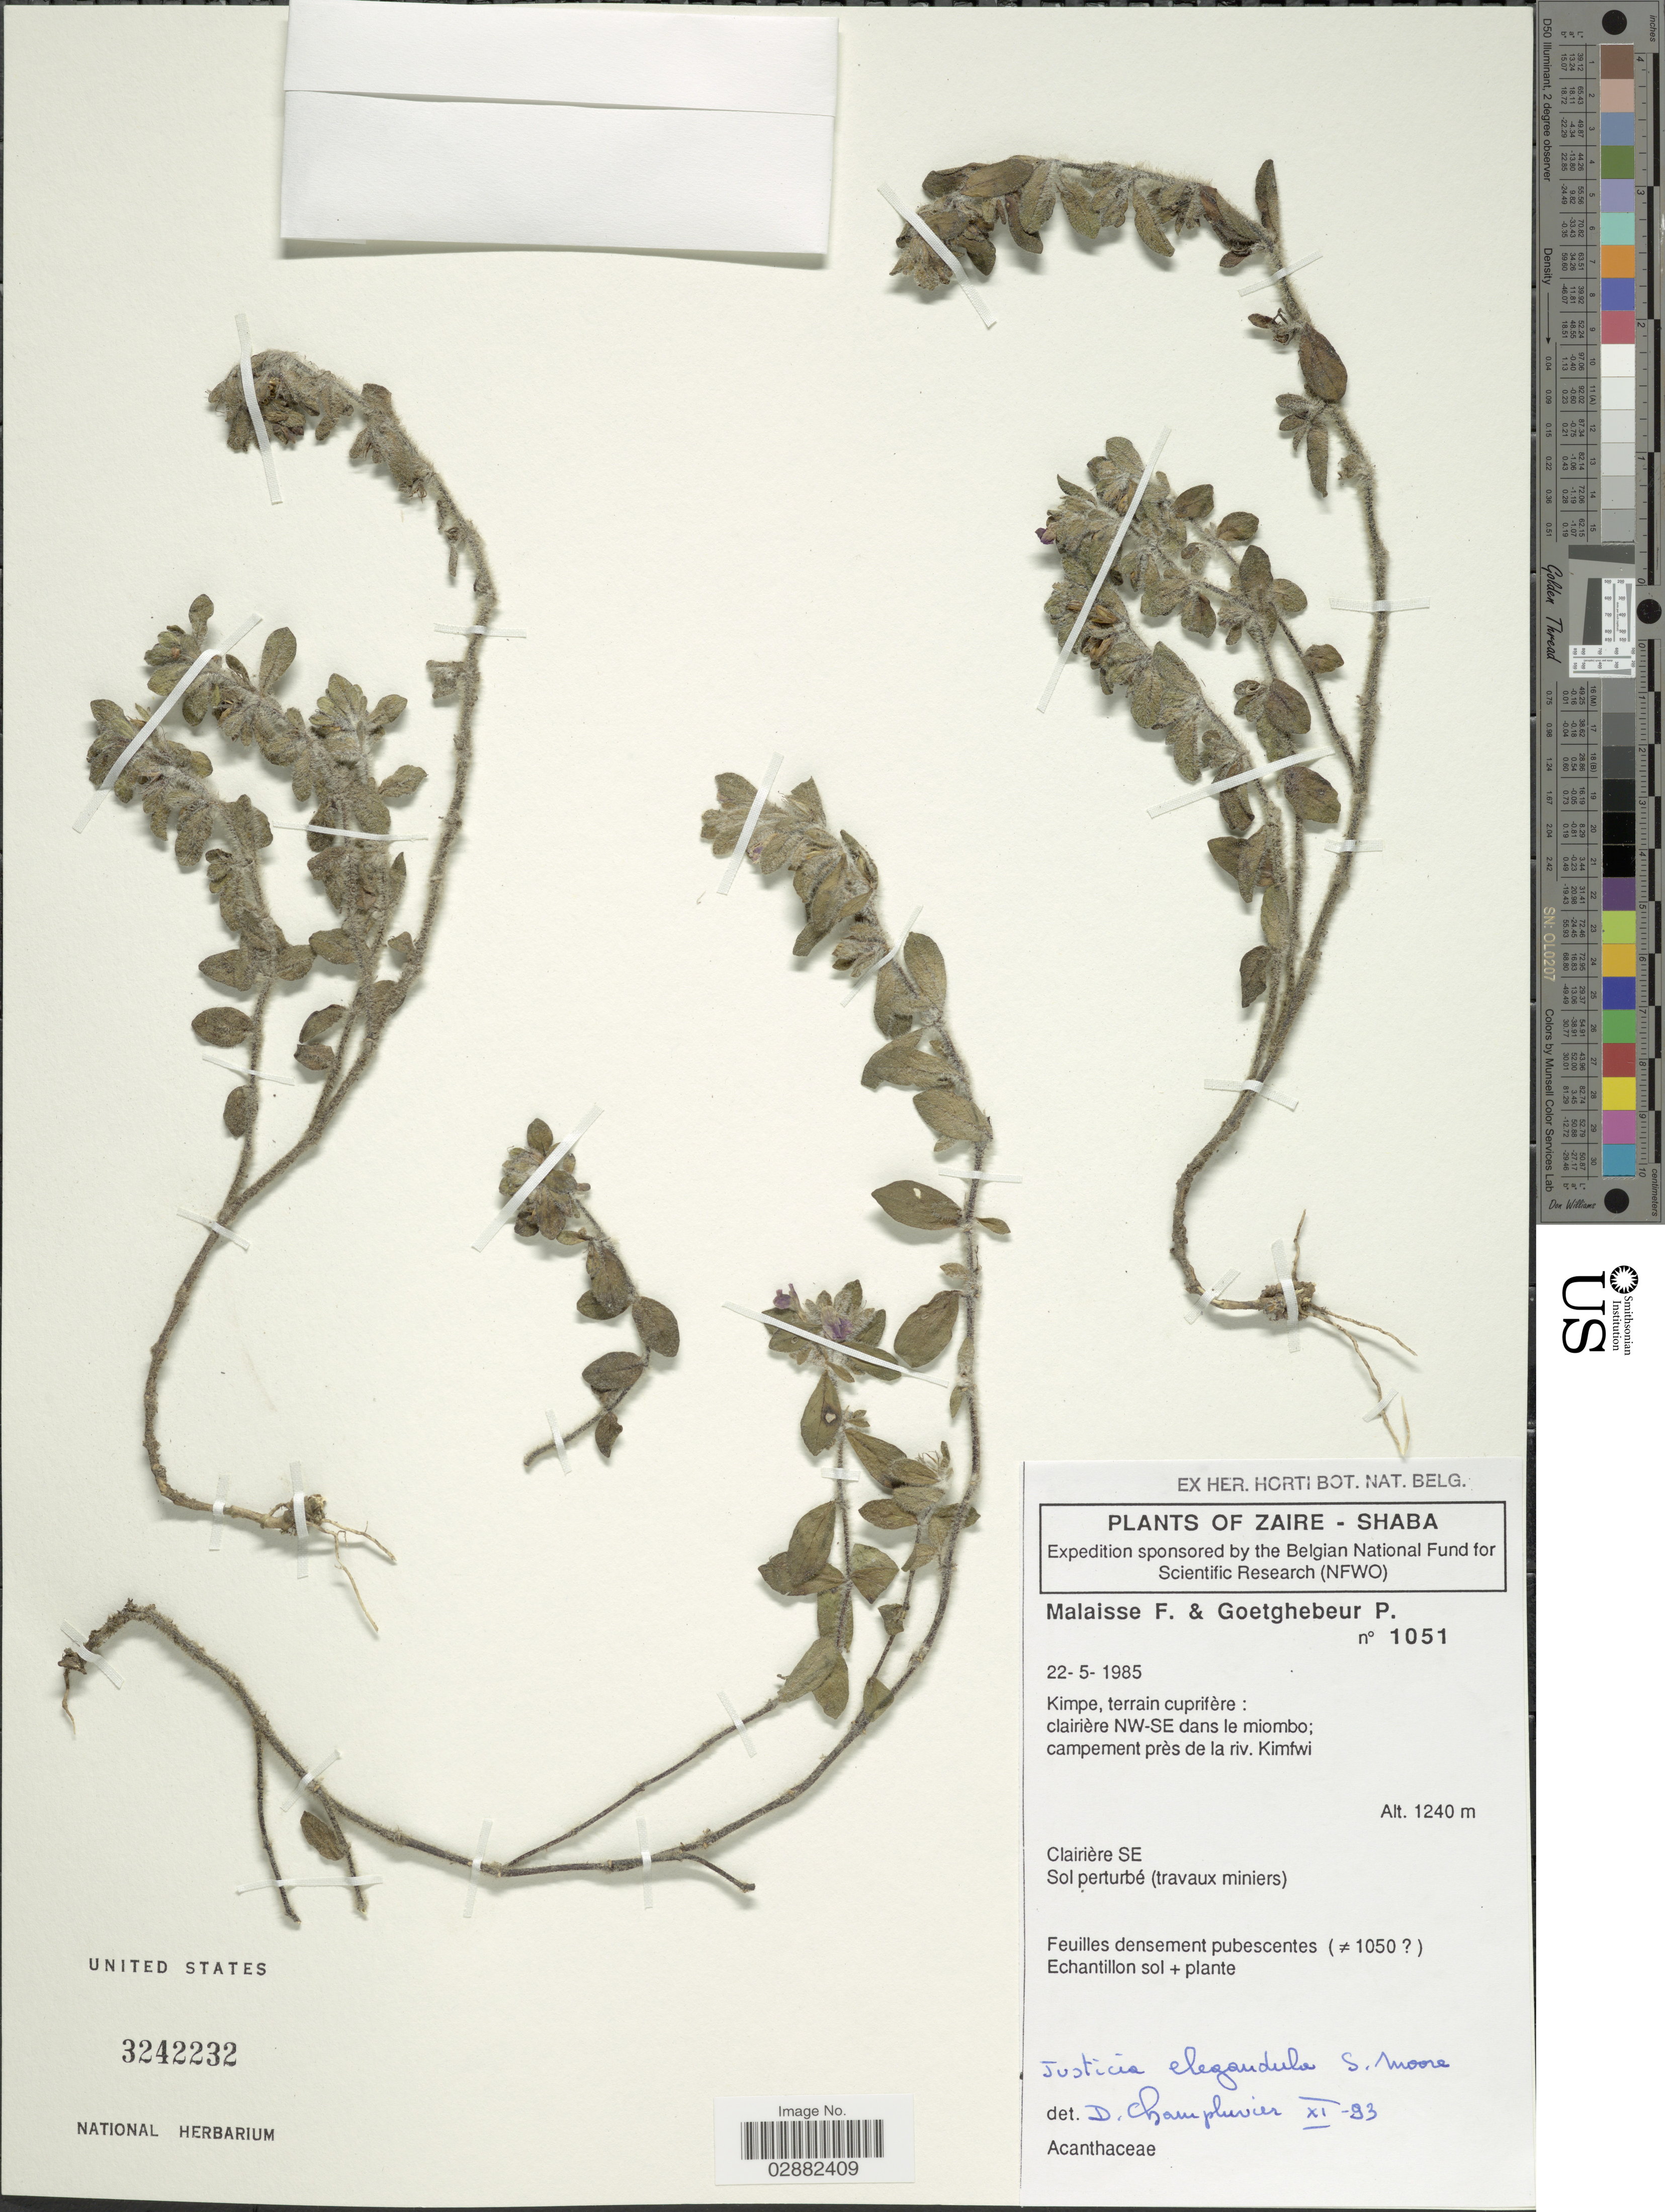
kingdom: Plantae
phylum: Tracheophyta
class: Magnoliopsida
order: Lamiales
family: Acanthaceae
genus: Justicia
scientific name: Justicia elegantula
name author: S. Moore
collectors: F. Malaisse & P. Goetghebeur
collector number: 1051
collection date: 1985-05-22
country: Angola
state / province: Zaire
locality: Zaire - Shaba, Kimpe, terrain cuprifère: clairière NW-SE dans le miombo; campement près de la riv. Kimfwi.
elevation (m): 1240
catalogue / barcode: US 3242232